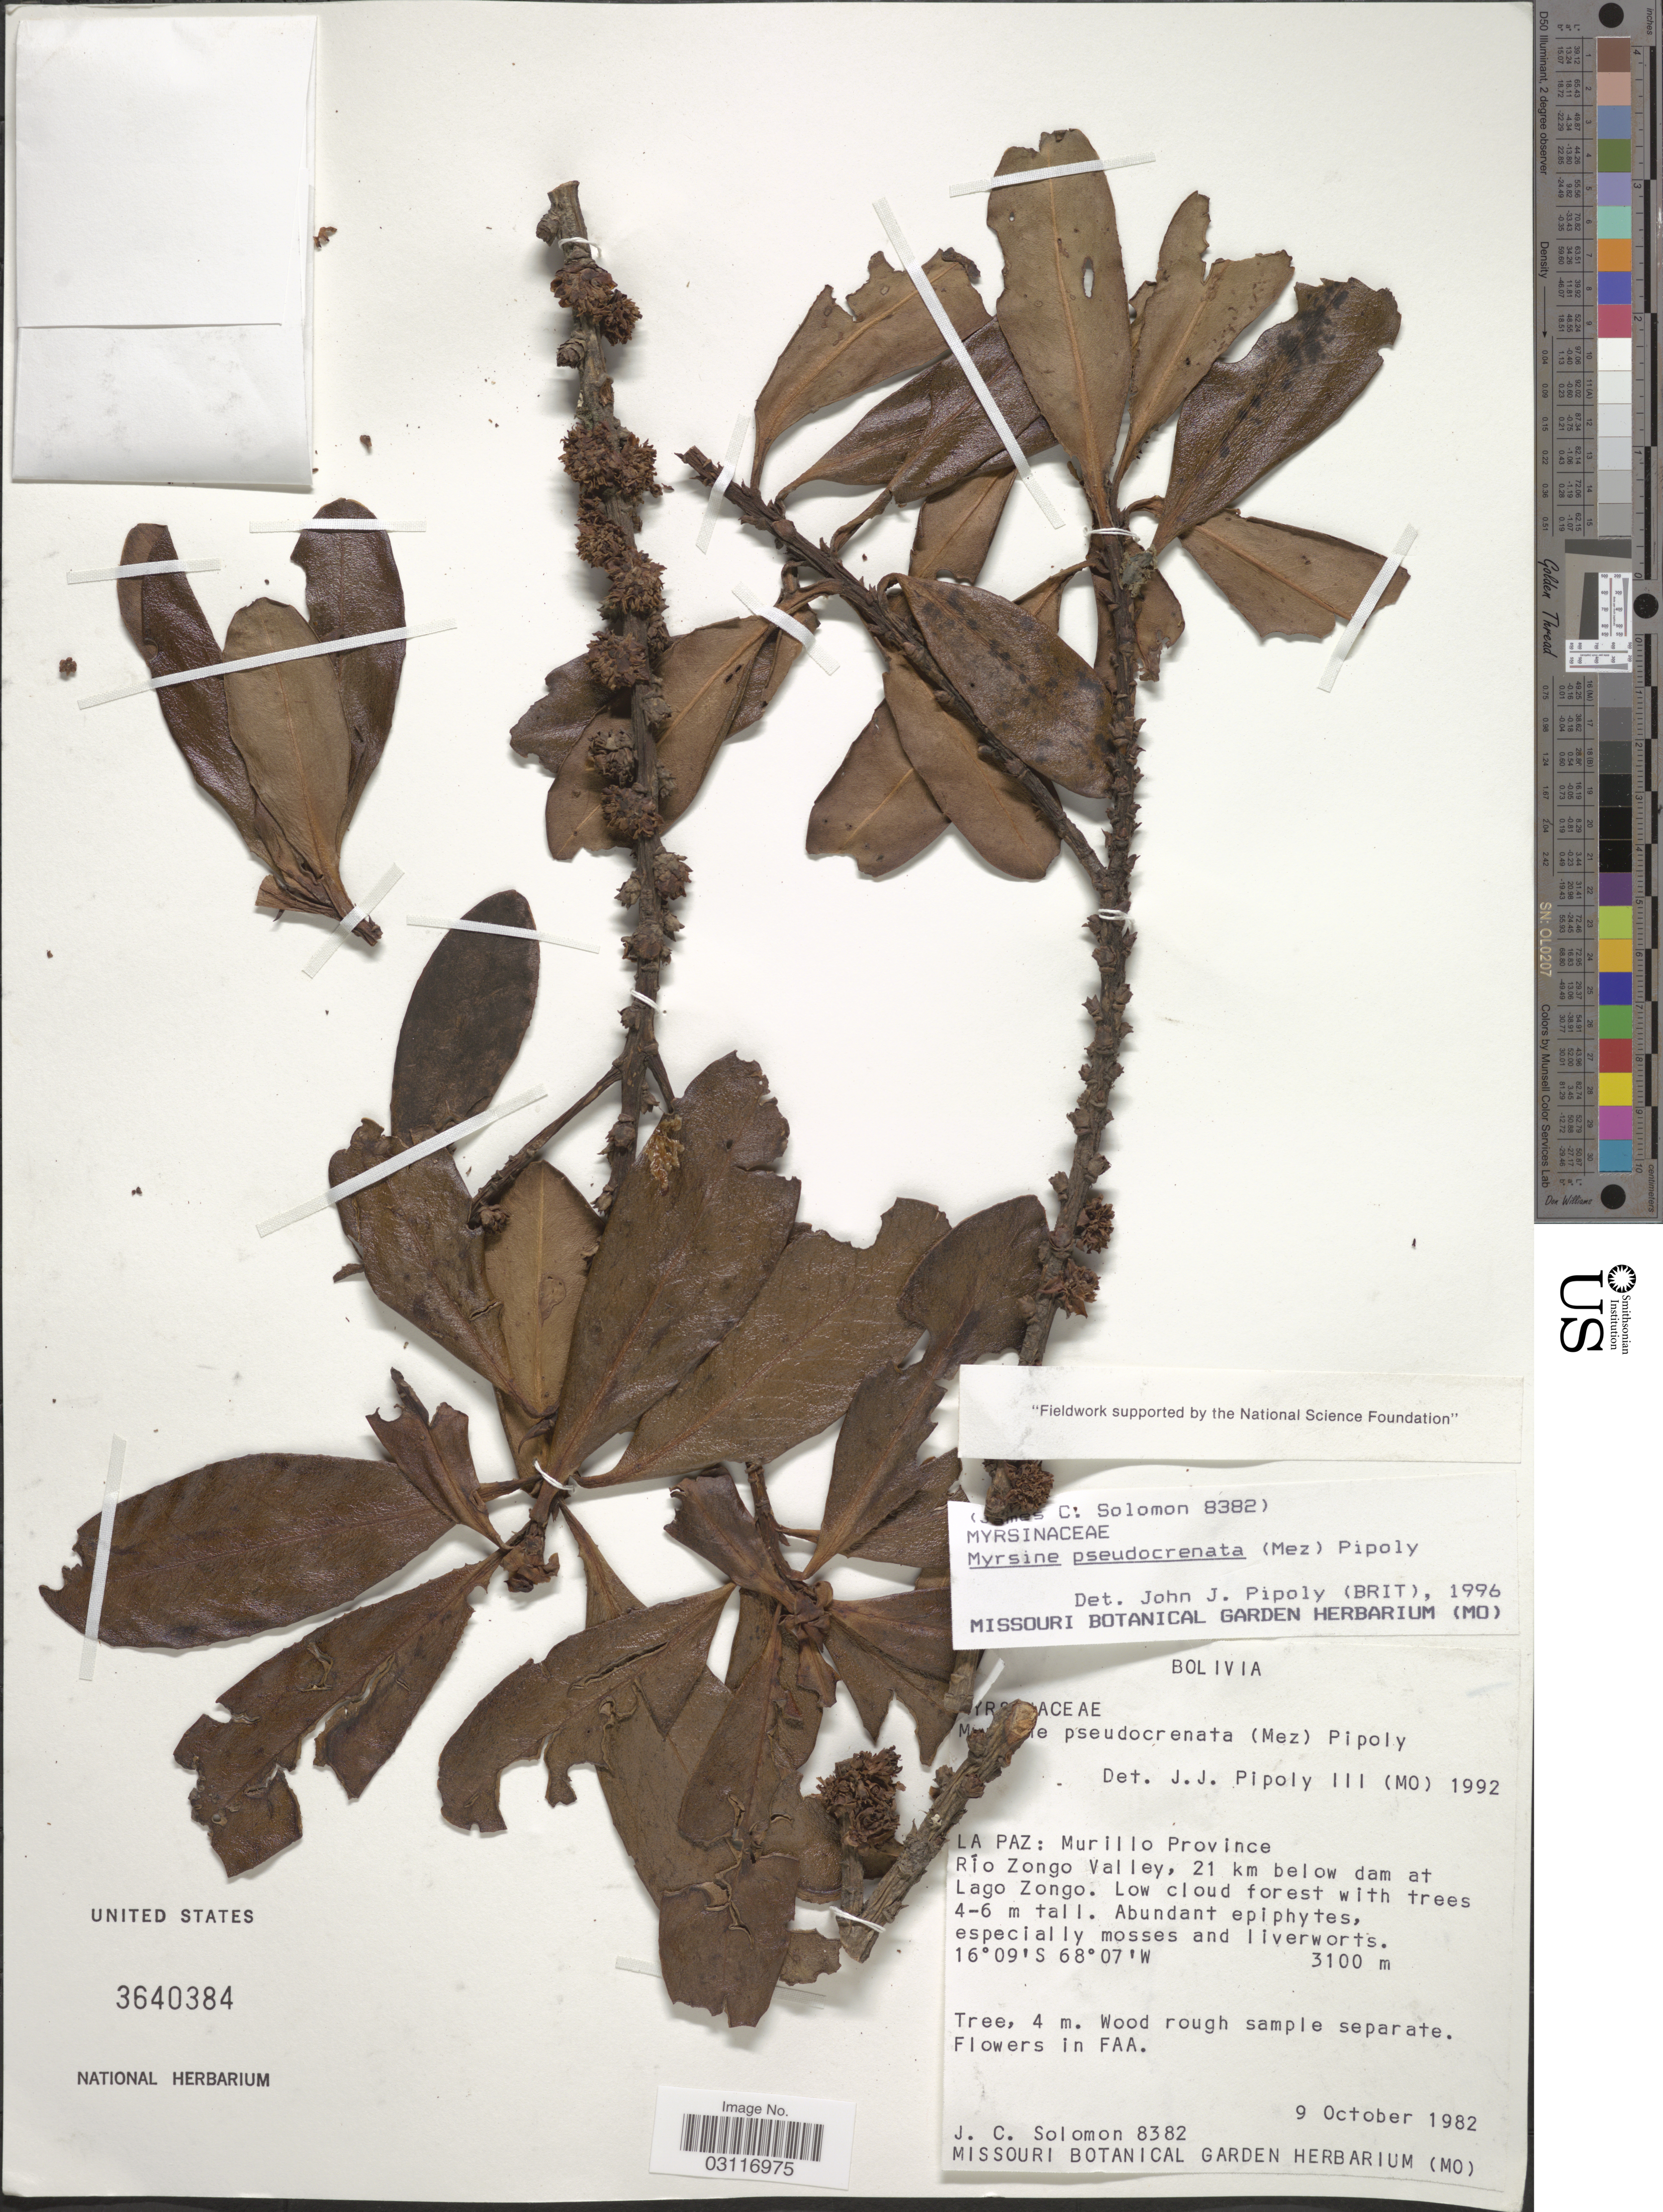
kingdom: Plantae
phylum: Tracheophyta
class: Magnoliopsida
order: Ericales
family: Primulaceae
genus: Myrsine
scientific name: Myrsine pseudocrenata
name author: (Mez) Pipoly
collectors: J. C. Solomon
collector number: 8382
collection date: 1982-10-09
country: Bolivia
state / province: La Paz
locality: Murillo Province. Río Zongo Valley, 21 km below dam at Lago Zongo.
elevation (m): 3100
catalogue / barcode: US 3640384